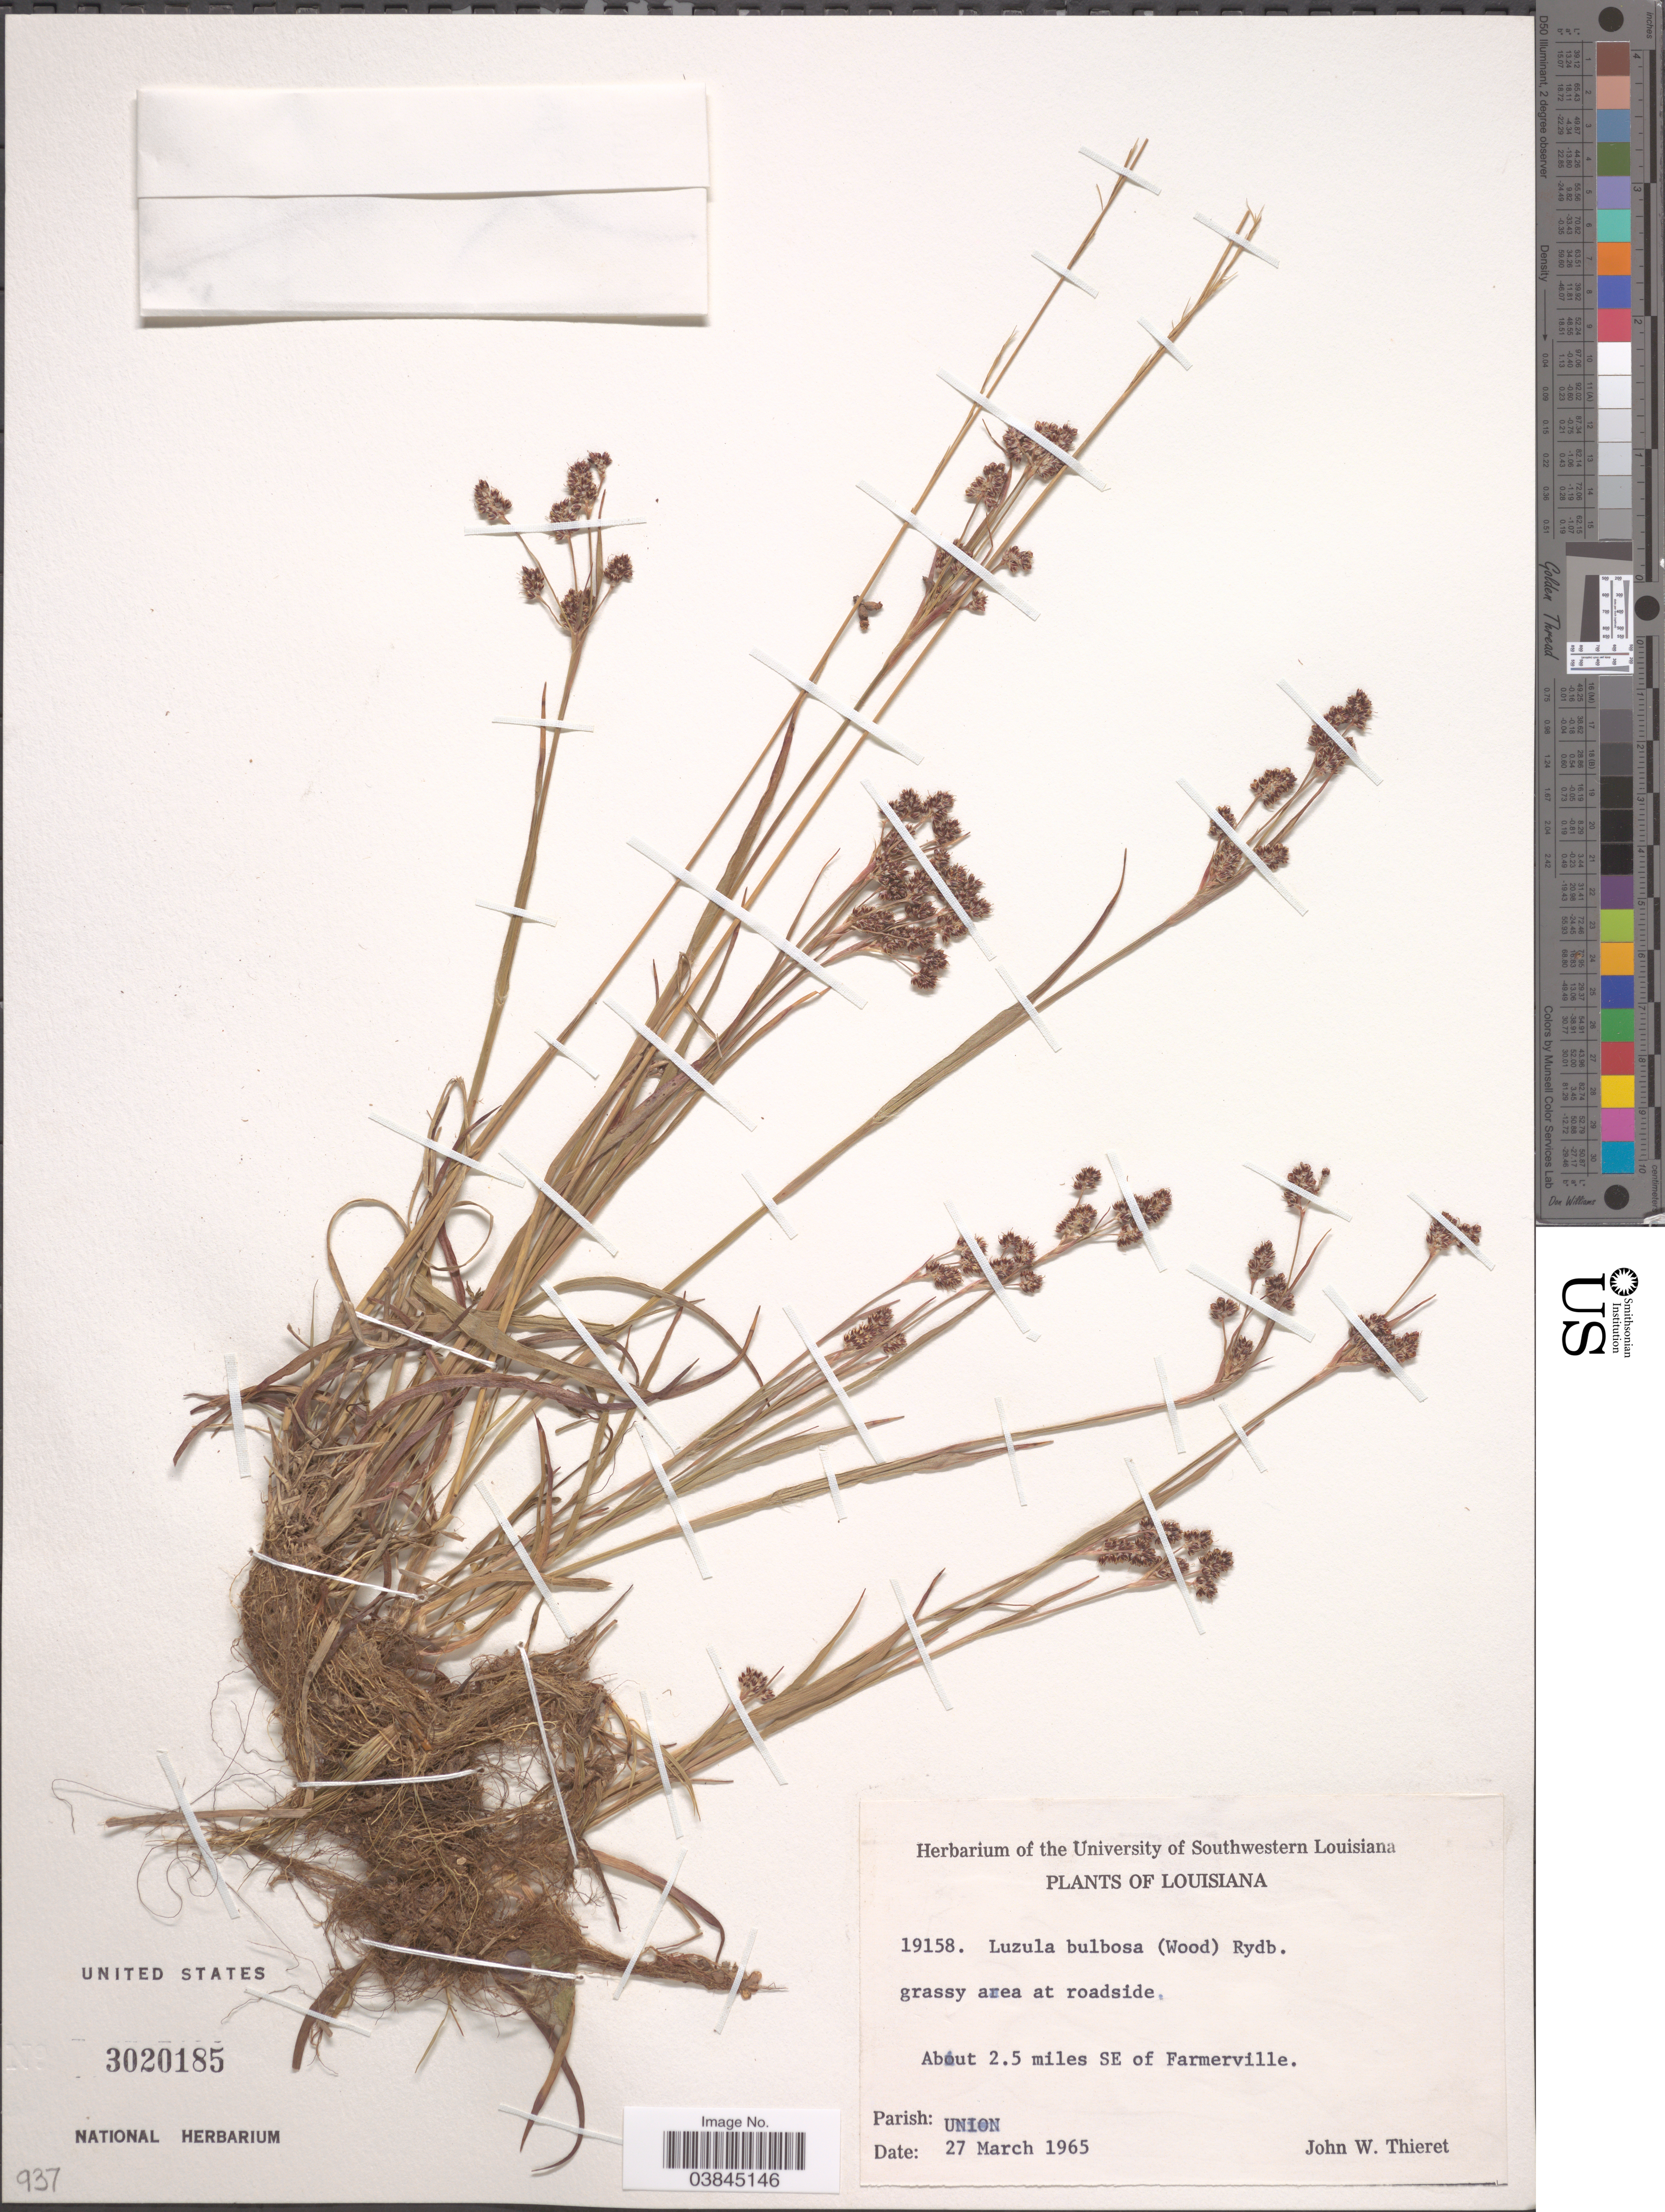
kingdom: Plantae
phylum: Tracheophyta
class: Liliopsida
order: Poales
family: Juncaceae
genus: Luzula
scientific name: Luzula bulbosa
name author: (Alph. Wood) Smyth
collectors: J. W. Thieret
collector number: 19158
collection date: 1965-03-27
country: United States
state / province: Louisiana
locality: About 2.5 miles SE of Farmerville. Parish: Union.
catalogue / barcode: US 3020185